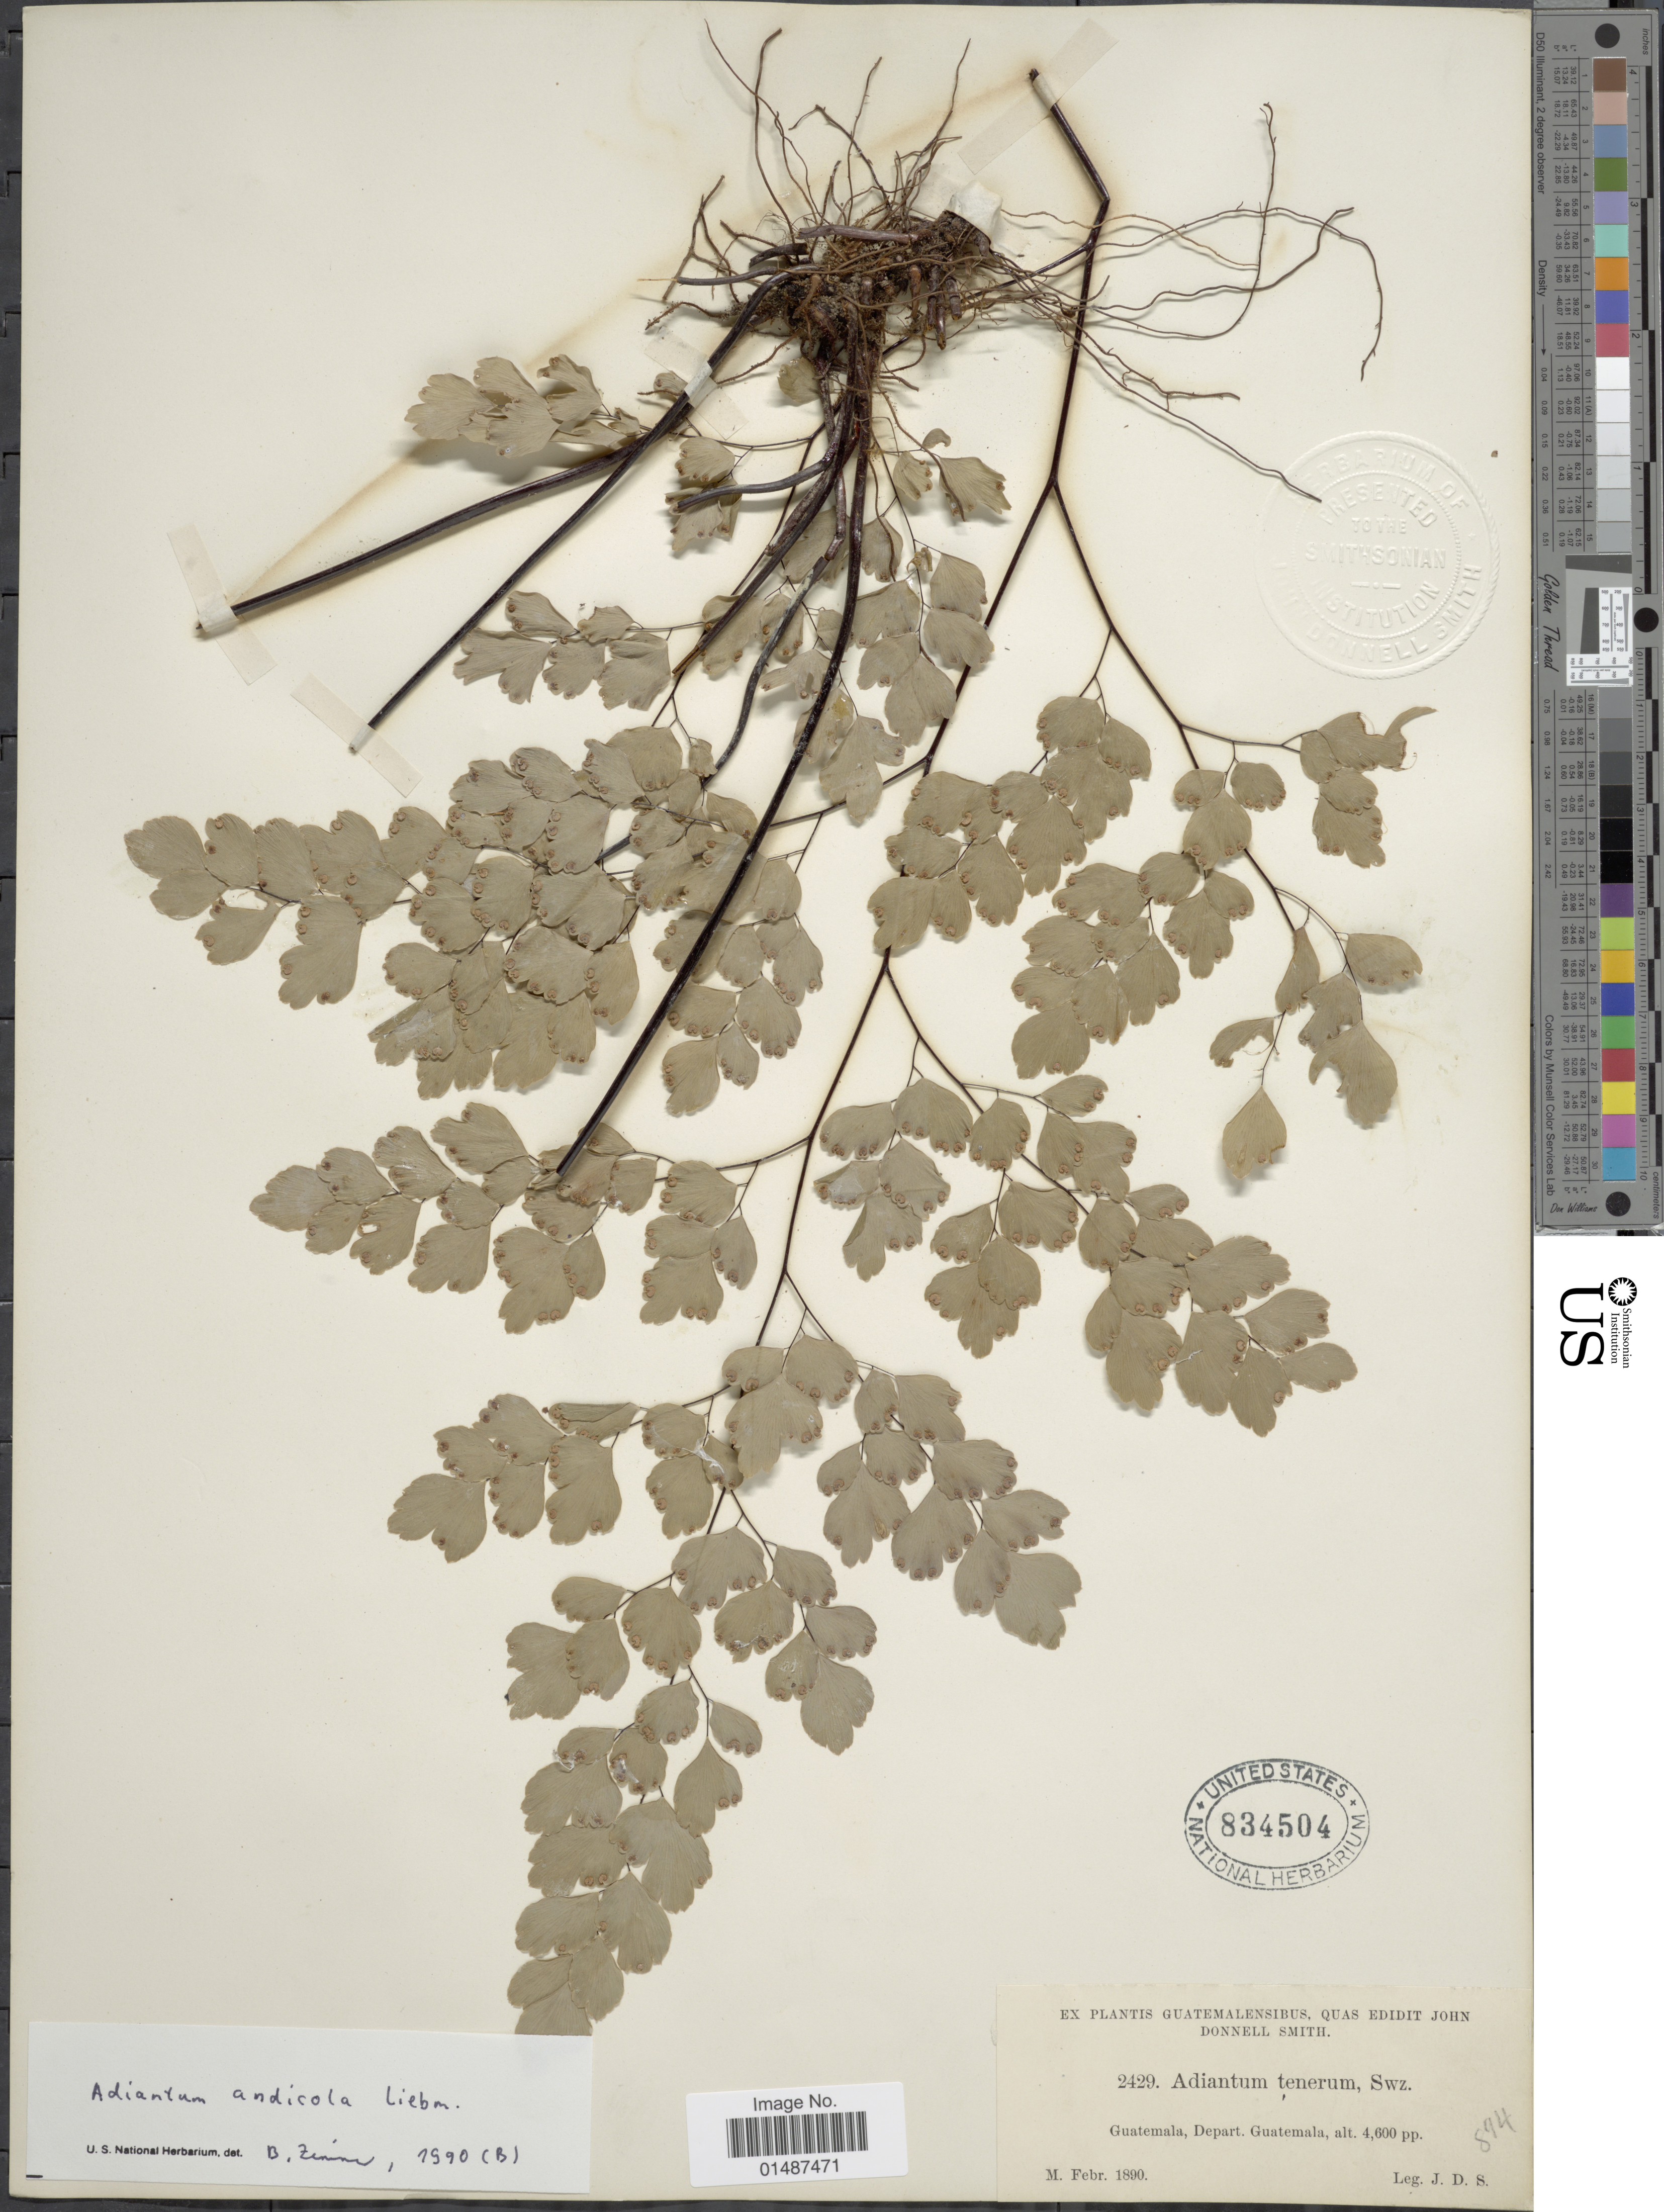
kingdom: Plantae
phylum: Tracheophyta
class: Polypodiopsida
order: Polypodiales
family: Pteridaceae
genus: Adiantum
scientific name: Adiantum andicola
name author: Liebm.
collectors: J. Donnell Smith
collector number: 2429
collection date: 1890-02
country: Guatemala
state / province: Guatemala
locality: Guatemala, Depart. Guatemala.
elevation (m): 1402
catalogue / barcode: US 834504